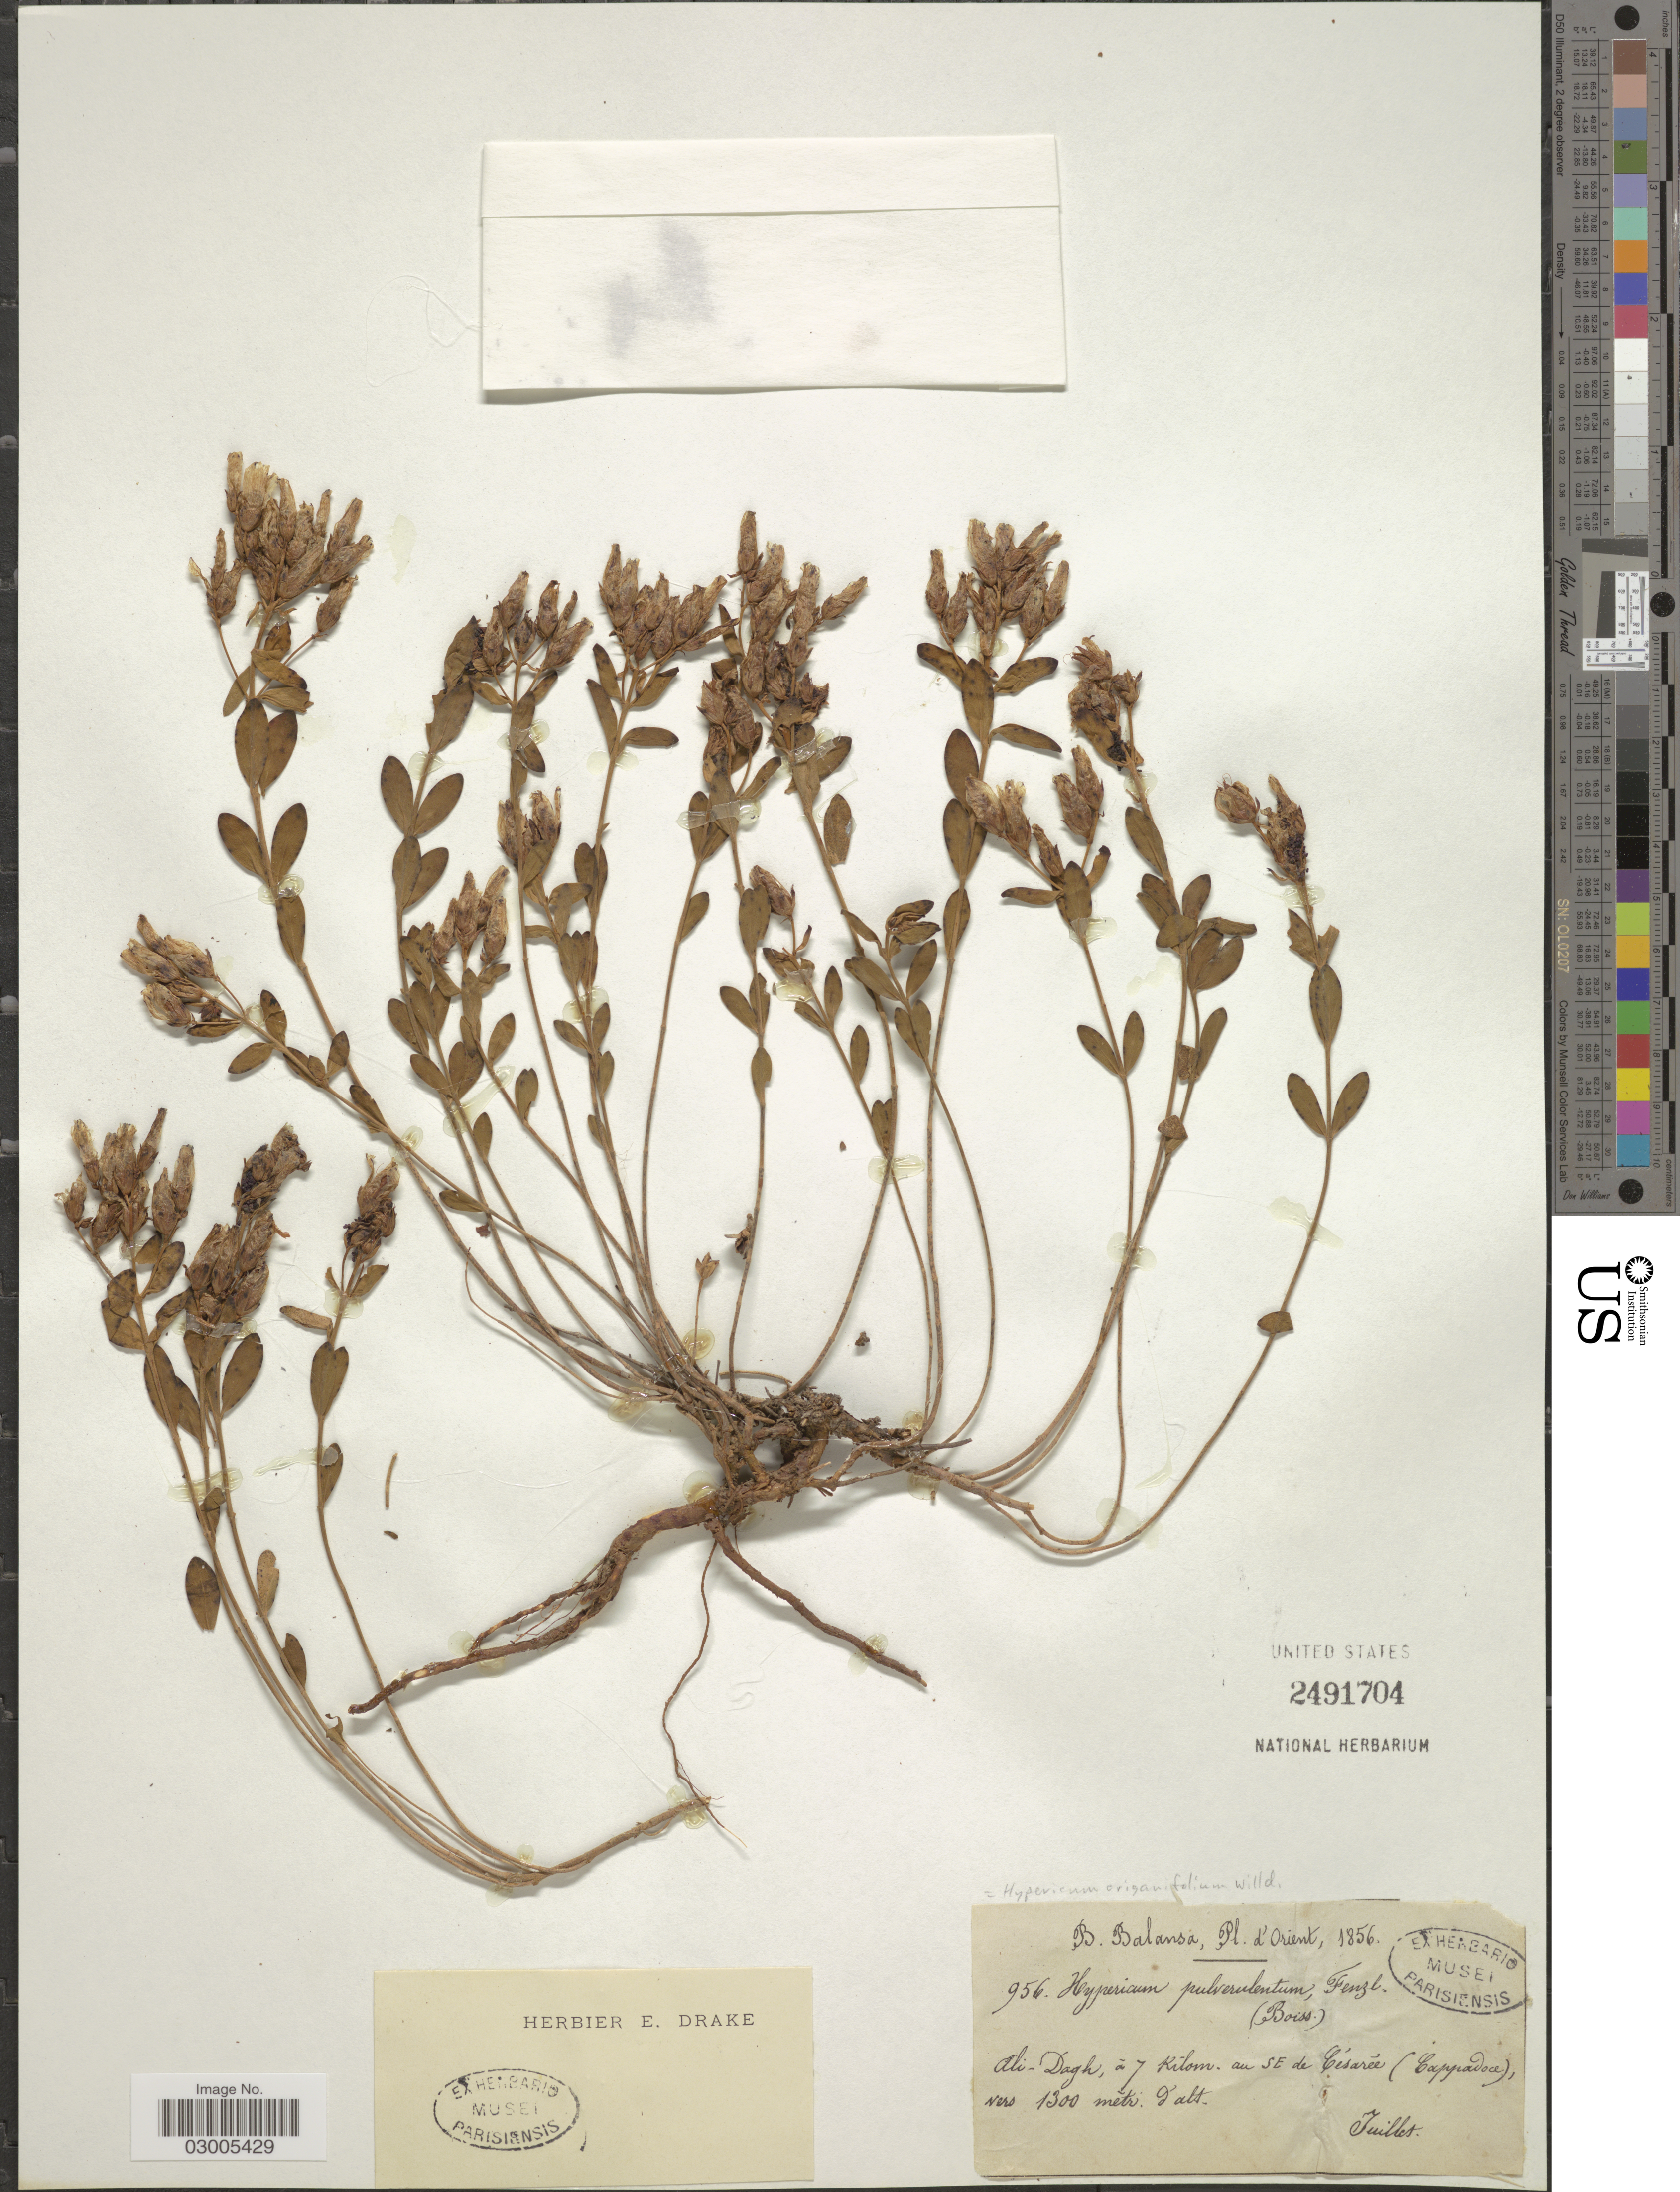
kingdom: Plantae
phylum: Tracheophyta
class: Magnoliopsida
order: Malpighiales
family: Hypericaceae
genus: Hypericum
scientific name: Hypericum origanifolium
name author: Willd.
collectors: B. Balansa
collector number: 956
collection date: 1856-07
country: Turkey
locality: Orient. Ali-Dagh, à 7 Kilom. au SE de Césarée (Cappadoce).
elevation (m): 1300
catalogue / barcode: US 2491704